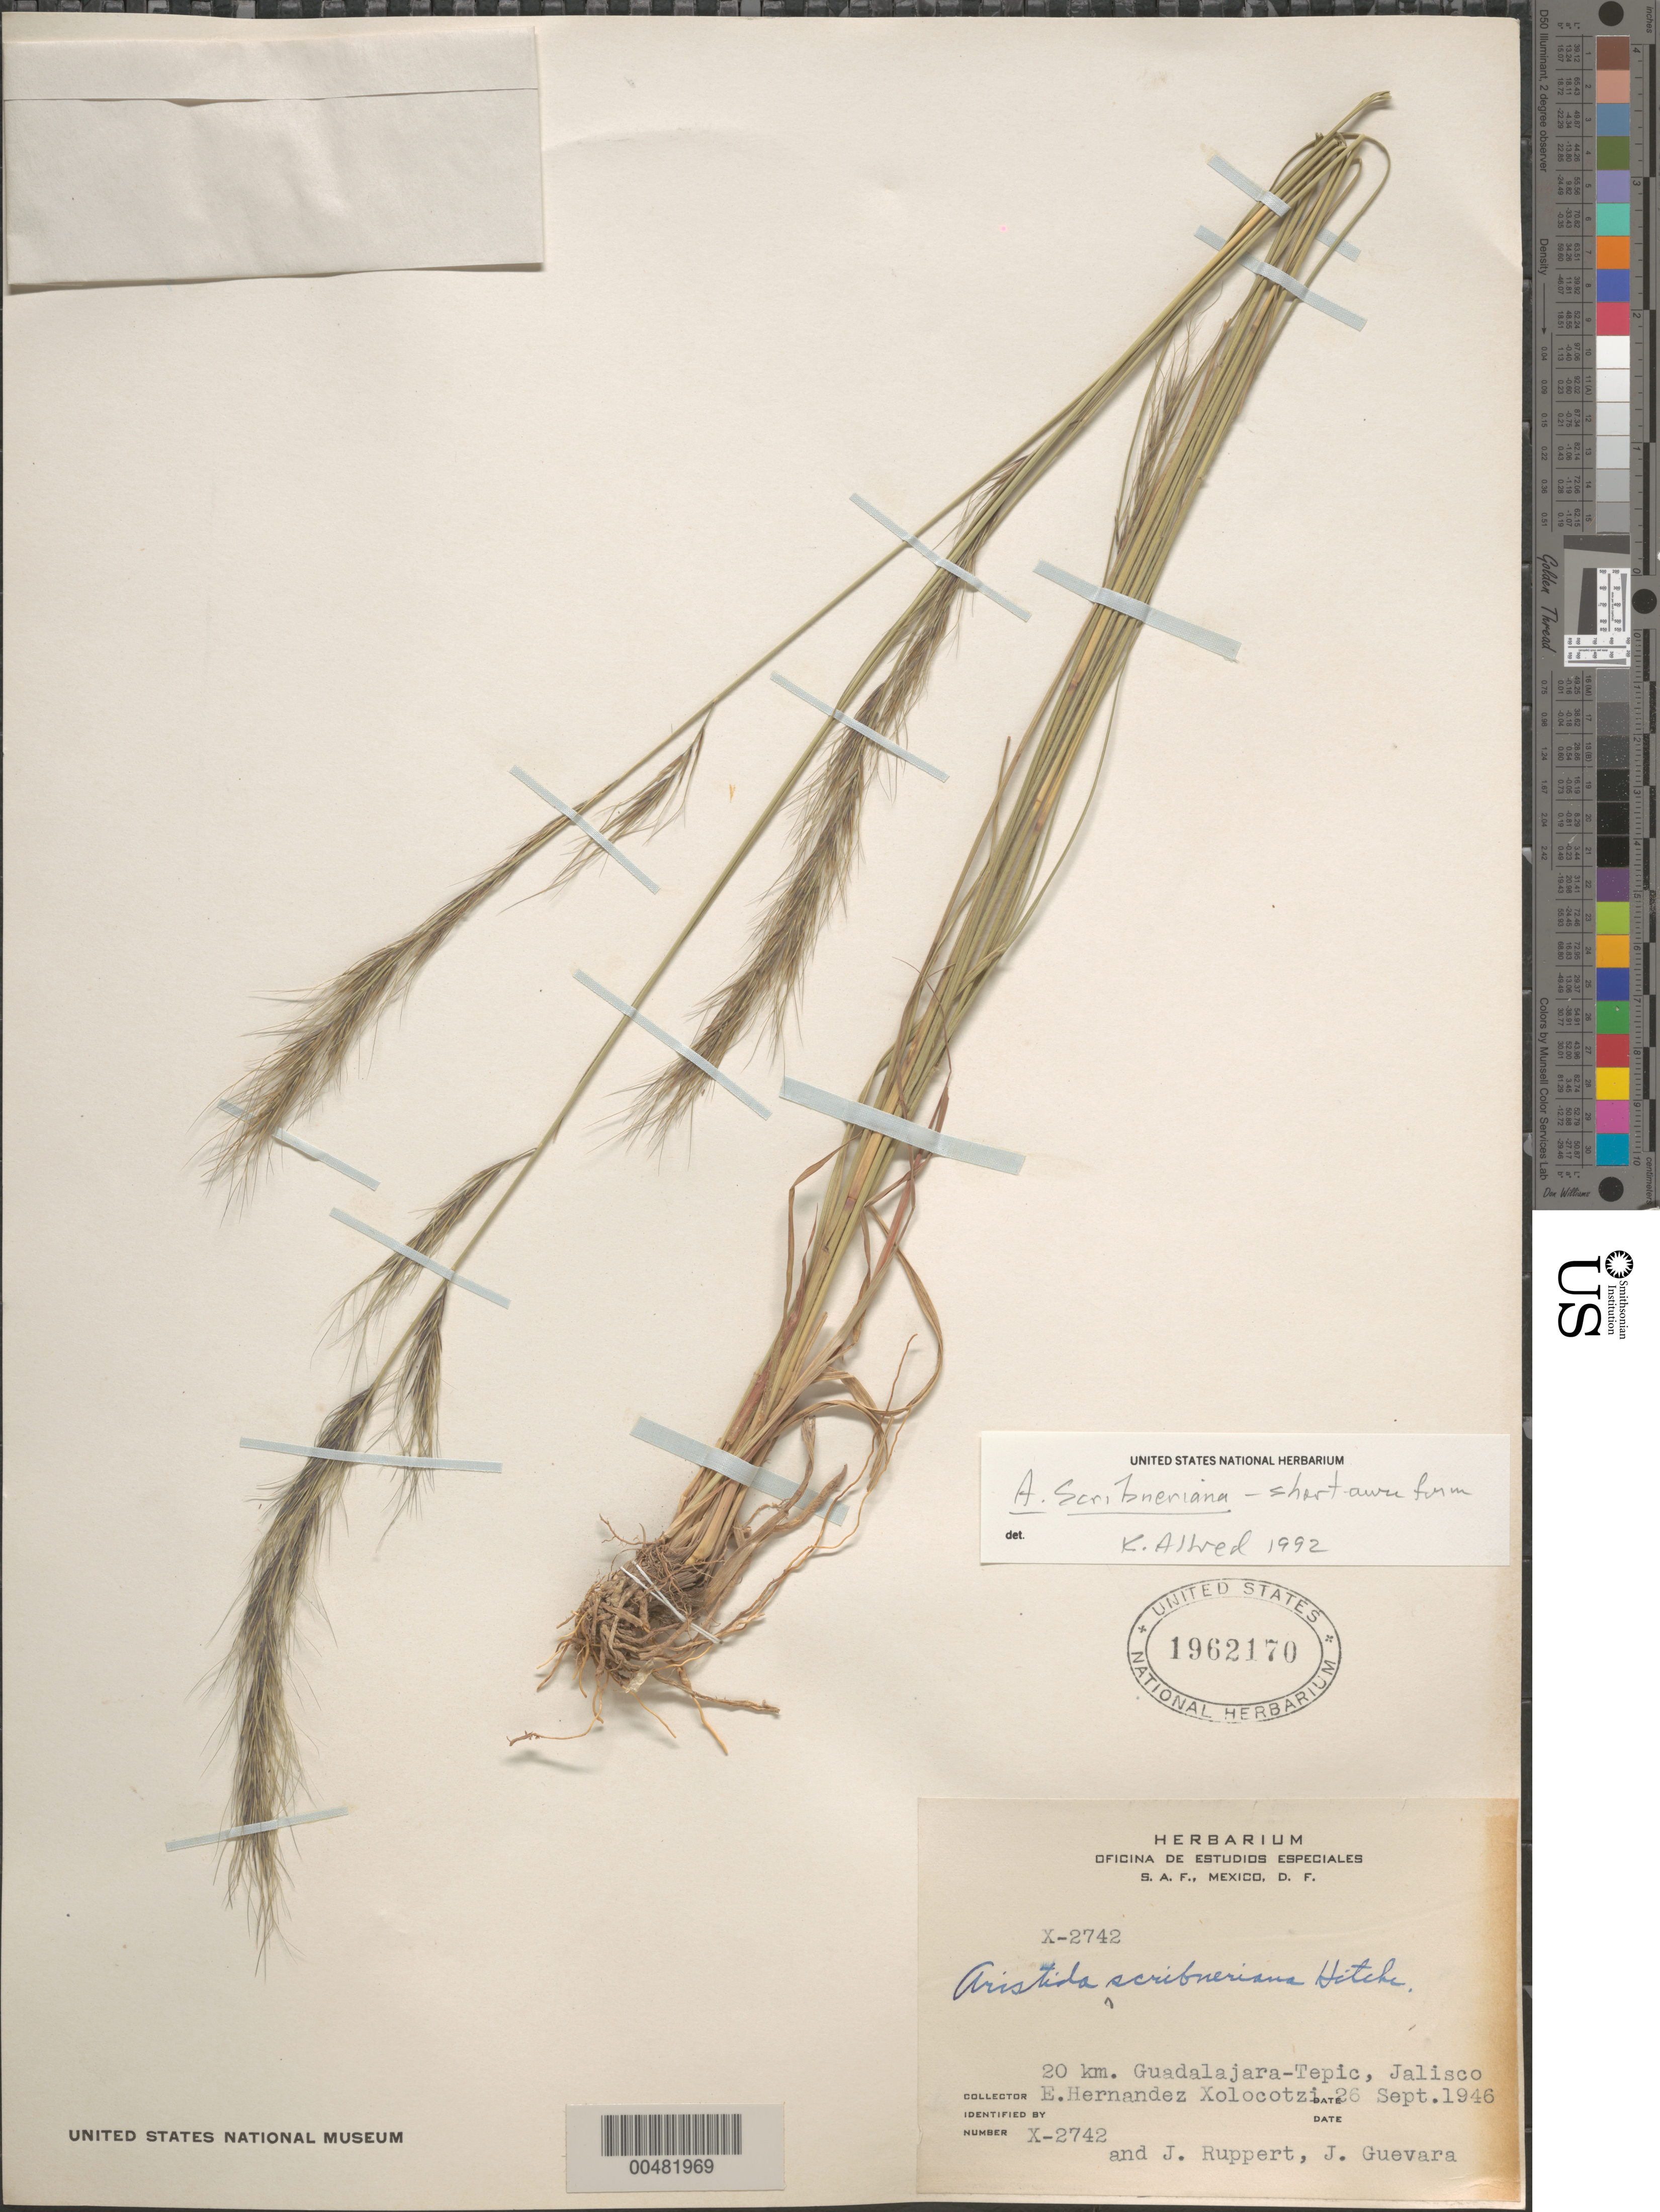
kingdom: Plantae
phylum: Tracheophyta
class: Liliopsida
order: Poales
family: Poaceae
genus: Aristida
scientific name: Aristida scribneriana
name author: Hitchc.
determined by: Allred, K.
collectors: E. I. Hernández-X., J. Ruppert & J. Guevara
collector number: X-2742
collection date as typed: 26 Sep 1946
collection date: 1946-09-26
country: Mexico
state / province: Jalisco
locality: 20 km Guadalajara - Tepic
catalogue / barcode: US 1962170